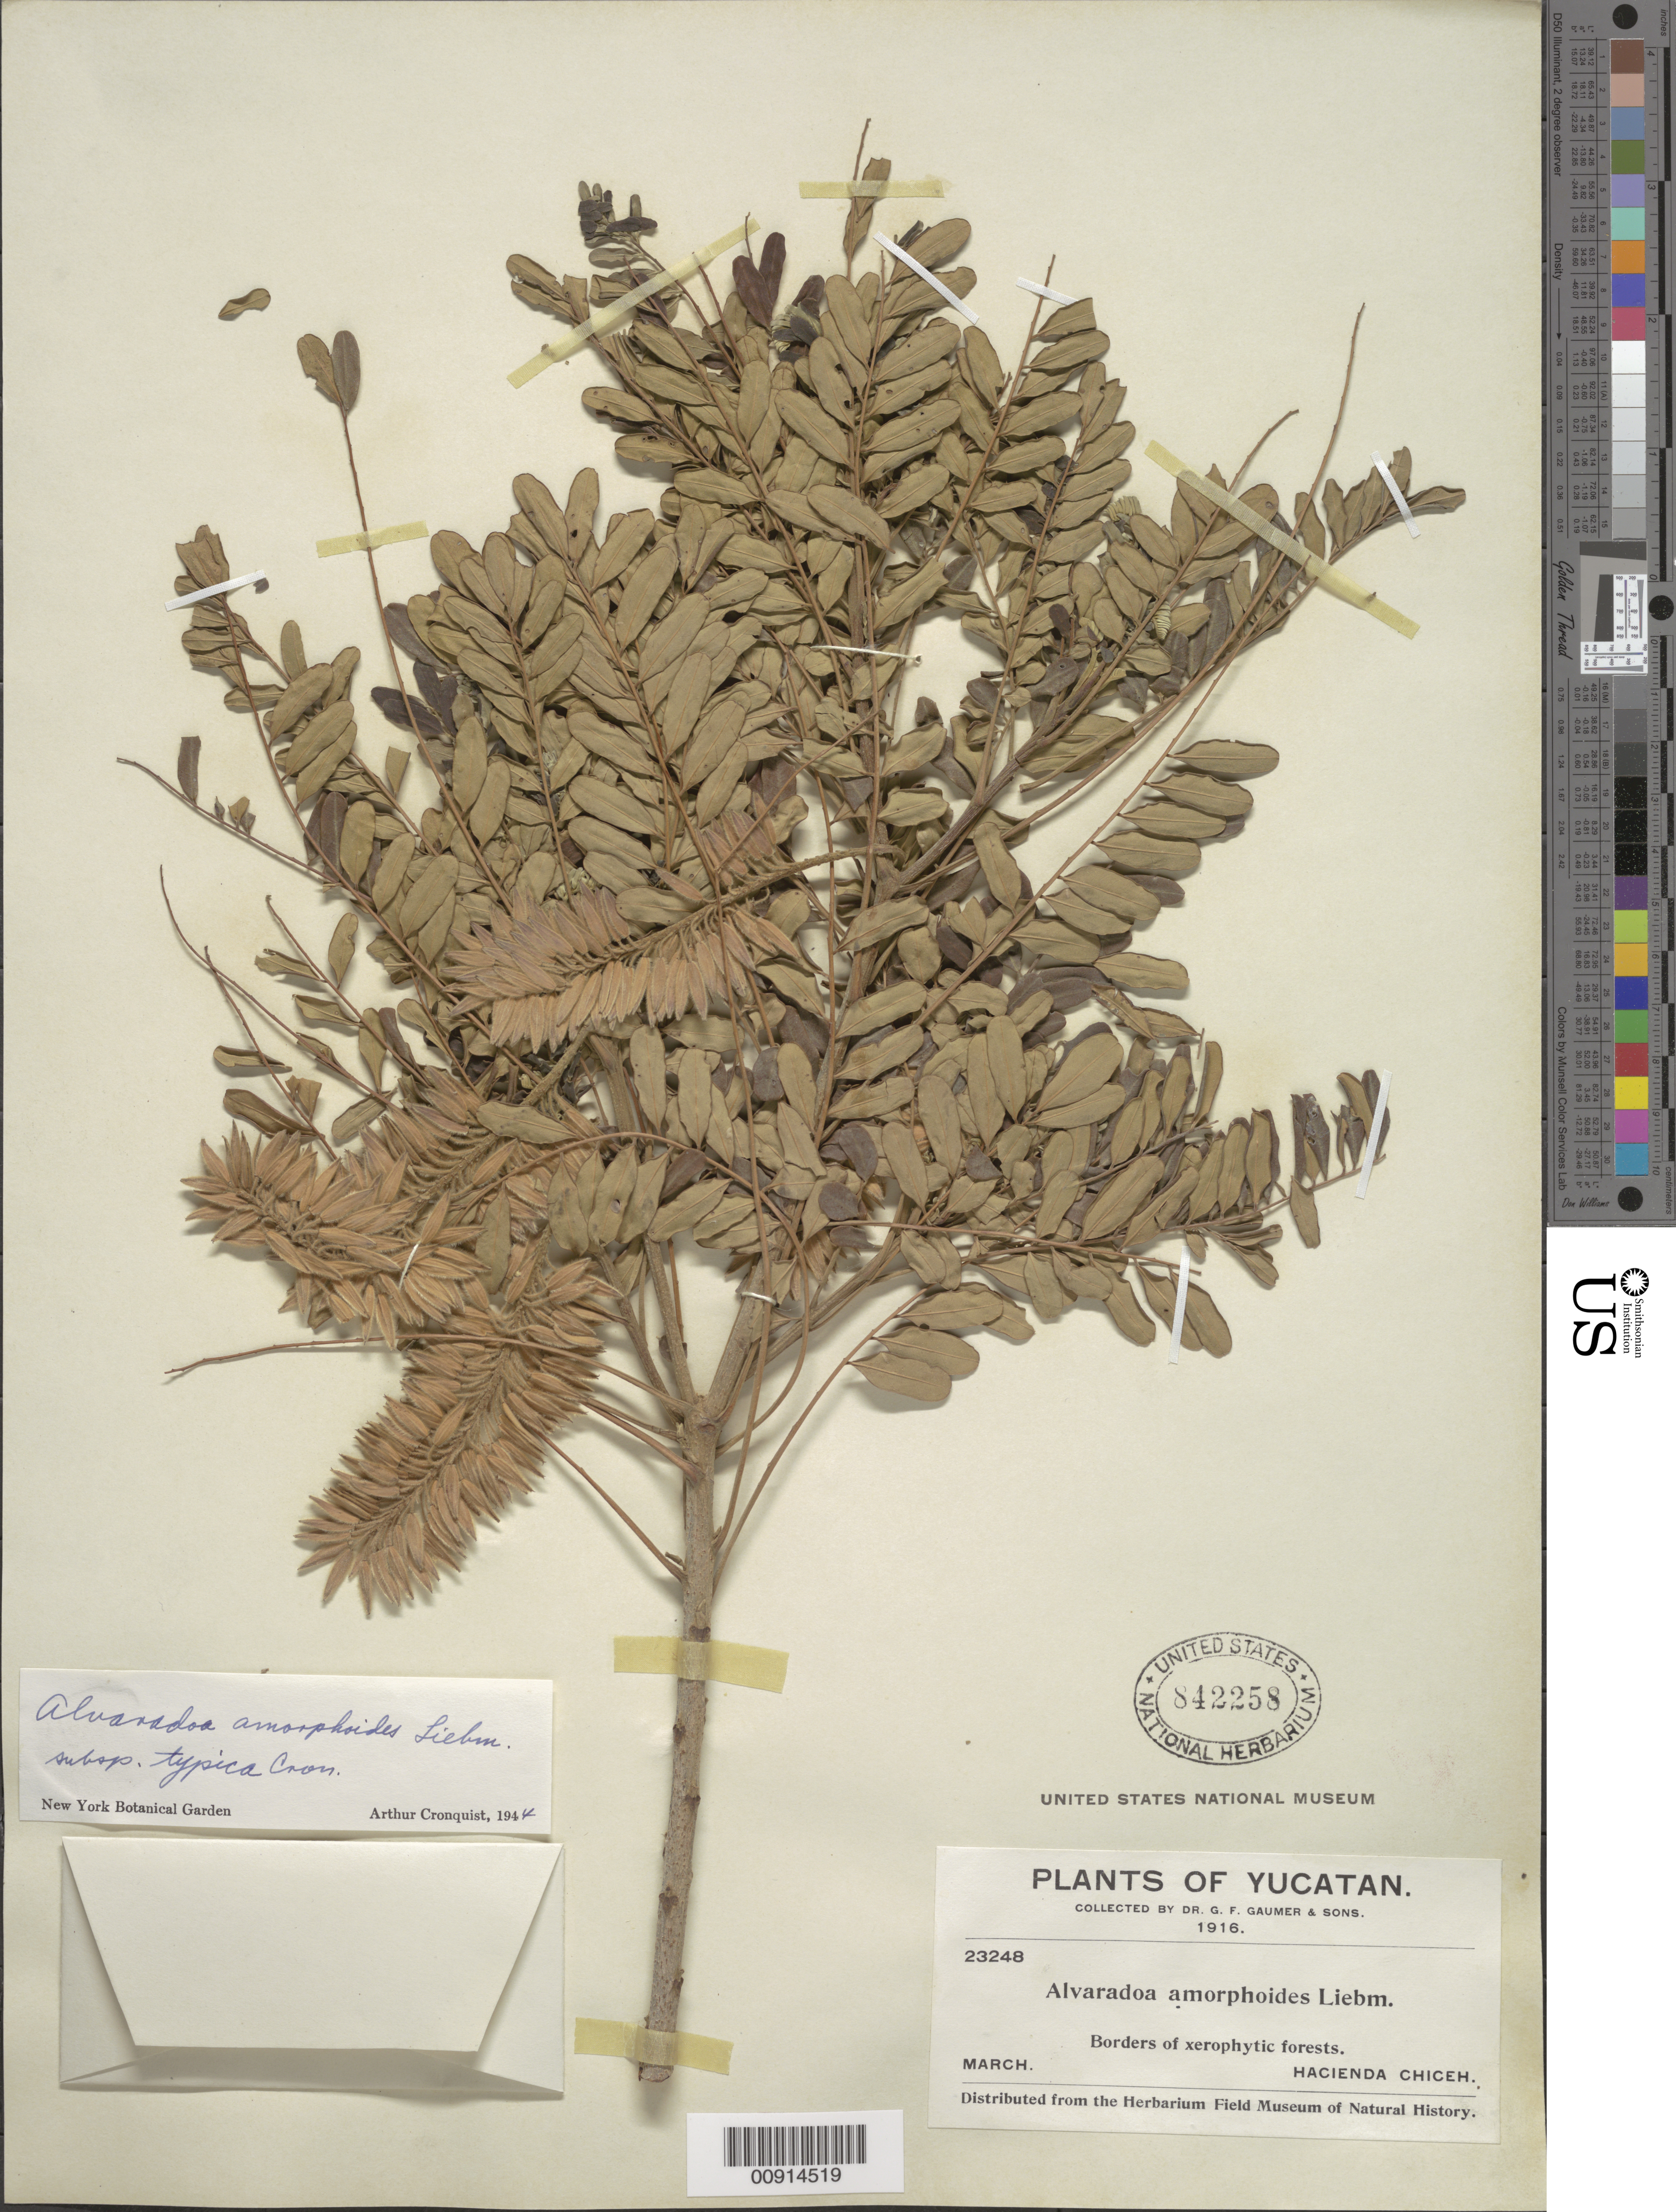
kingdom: Plantae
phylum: Tracheophyta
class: Magnoliopsida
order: Picramniales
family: Picramniaceae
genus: Alvaradoa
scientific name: Alvaradoa amorphoides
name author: Liebm.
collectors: G. F. Gaumer & et al.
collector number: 23248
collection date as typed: Mar 1916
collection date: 1916-03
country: Mexico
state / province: Yucatán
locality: Hacienda Chiceh.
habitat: Borders of xerophytic forests.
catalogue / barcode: US 842258